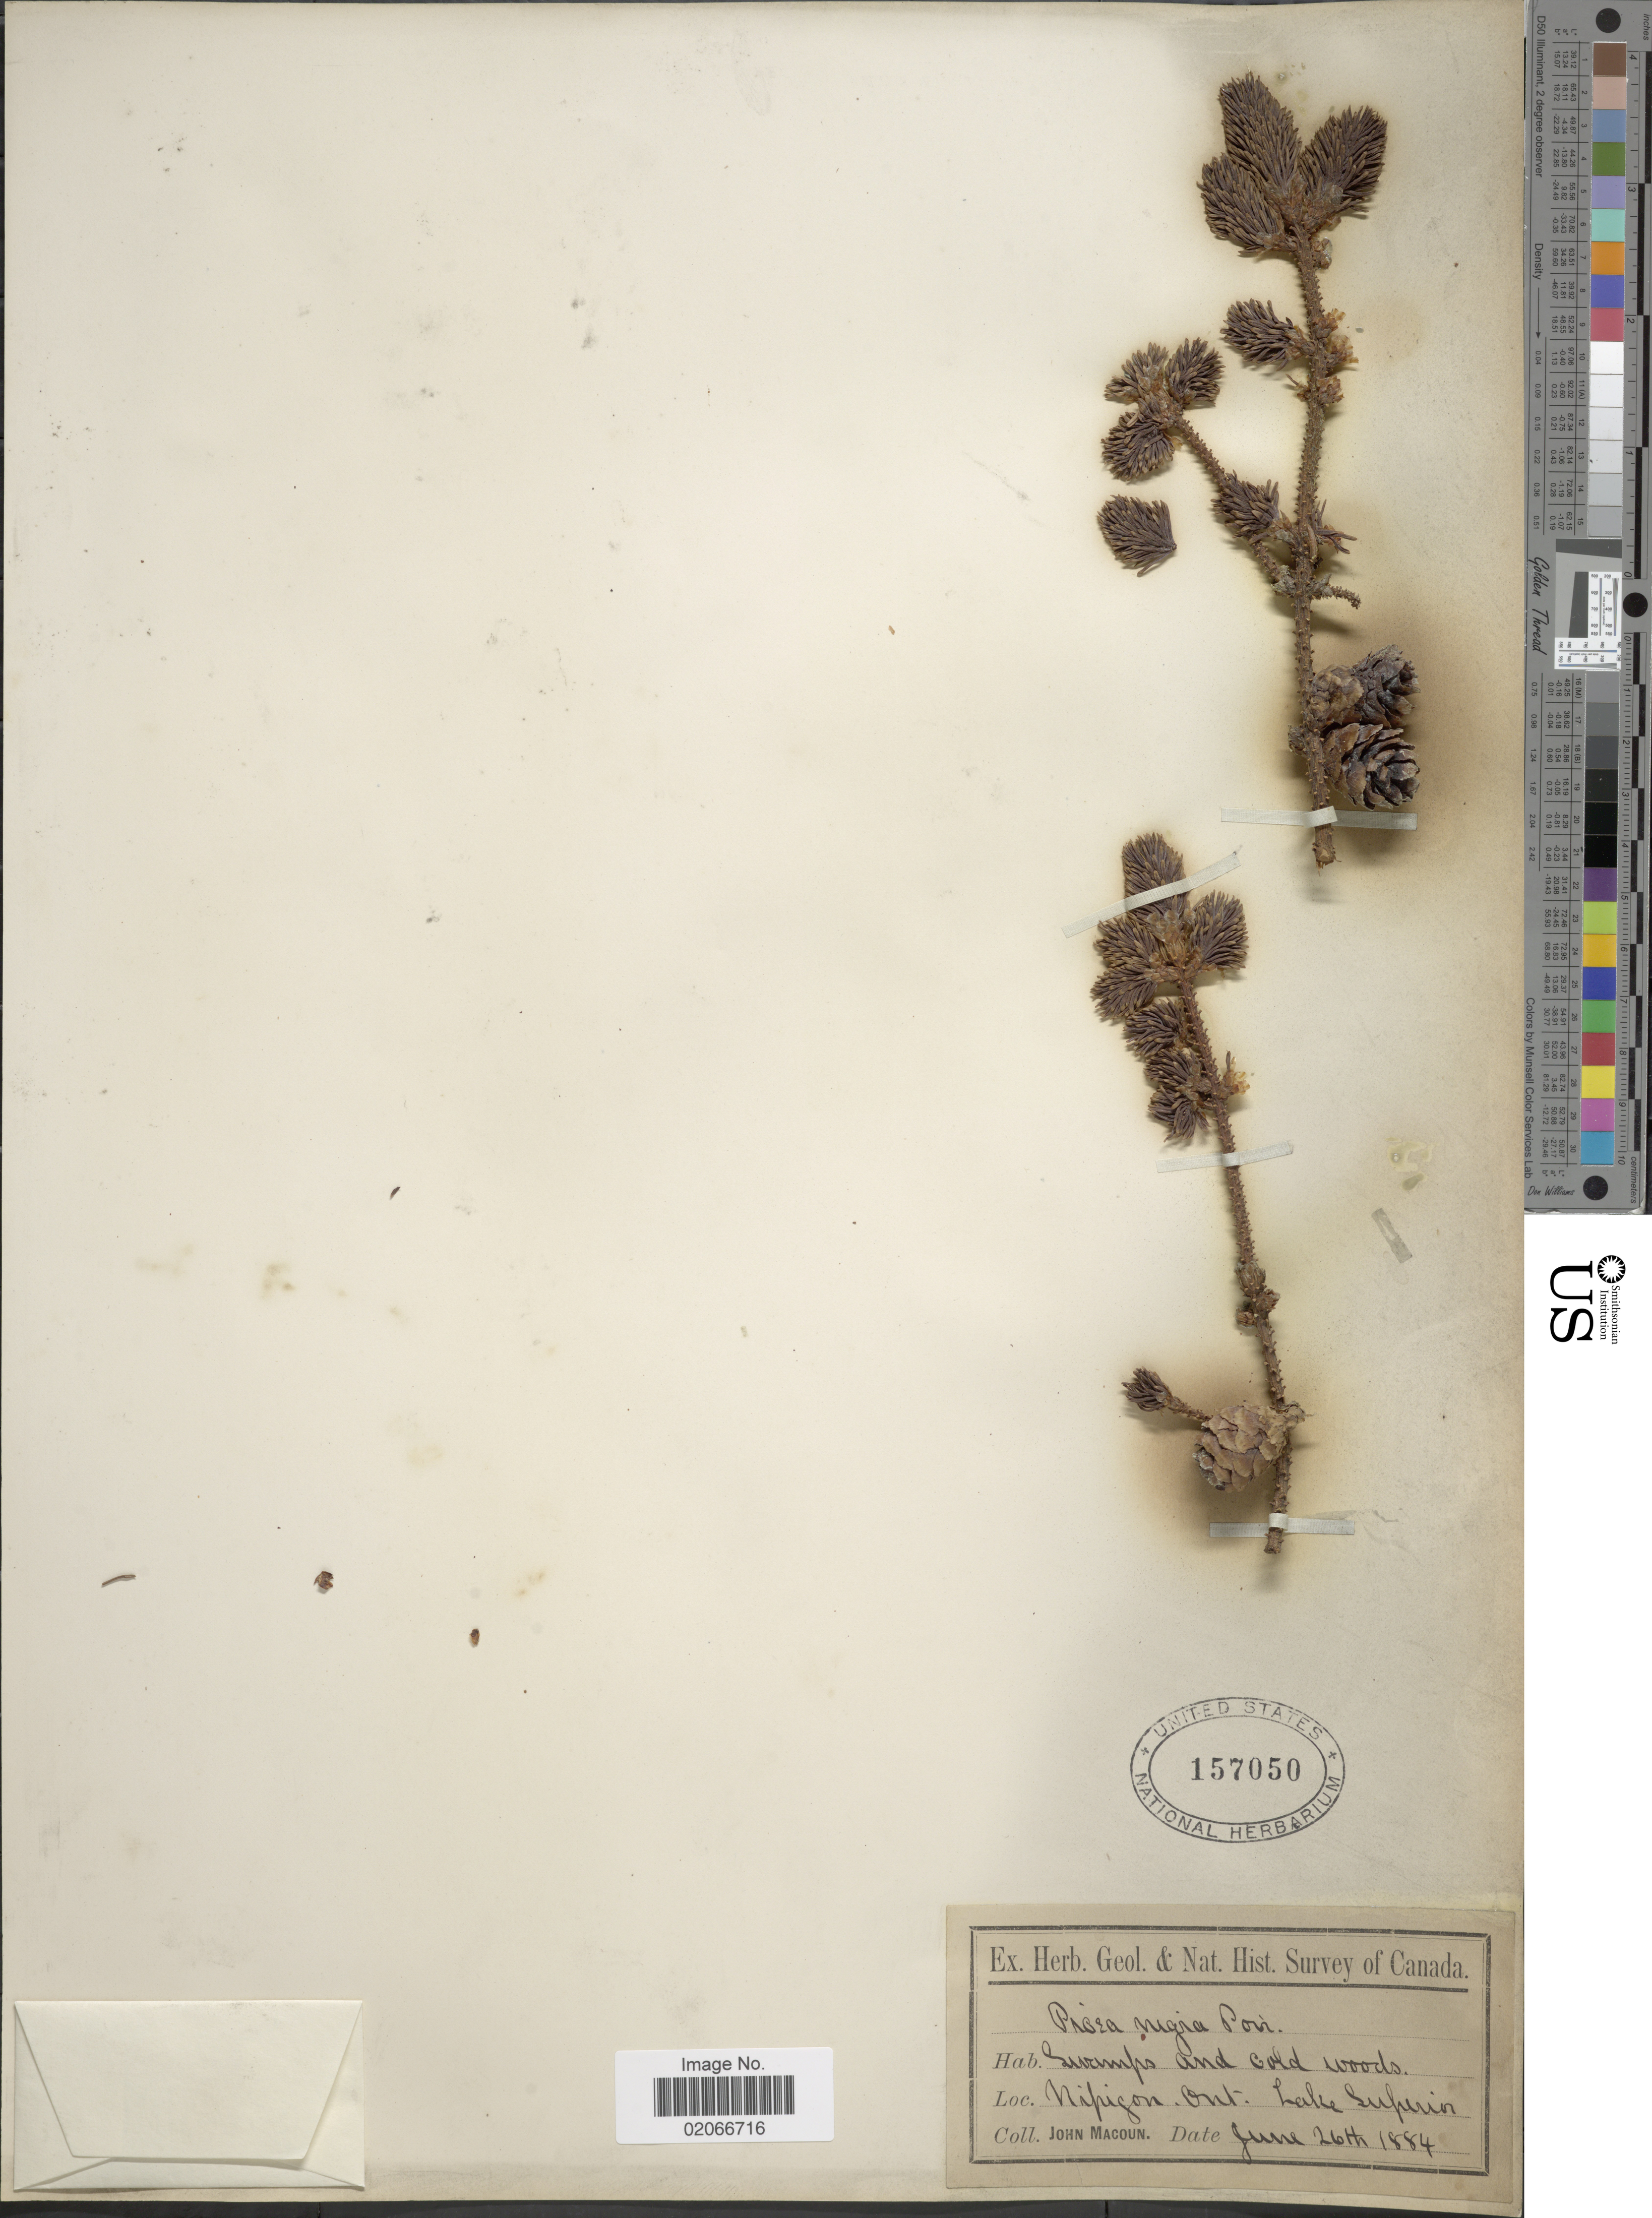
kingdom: Plantae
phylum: Tracheophyta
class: Pinopsida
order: Pinales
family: Pinaceae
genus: Picea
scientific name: Picea mariana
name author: (Mill.) Britton, Stearns & Poggenb.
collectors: J. Macoun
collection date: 1884-06-26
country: Canada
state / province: Ontario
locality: Nipigon, Ont., Lake Superior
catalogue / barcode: US 157050